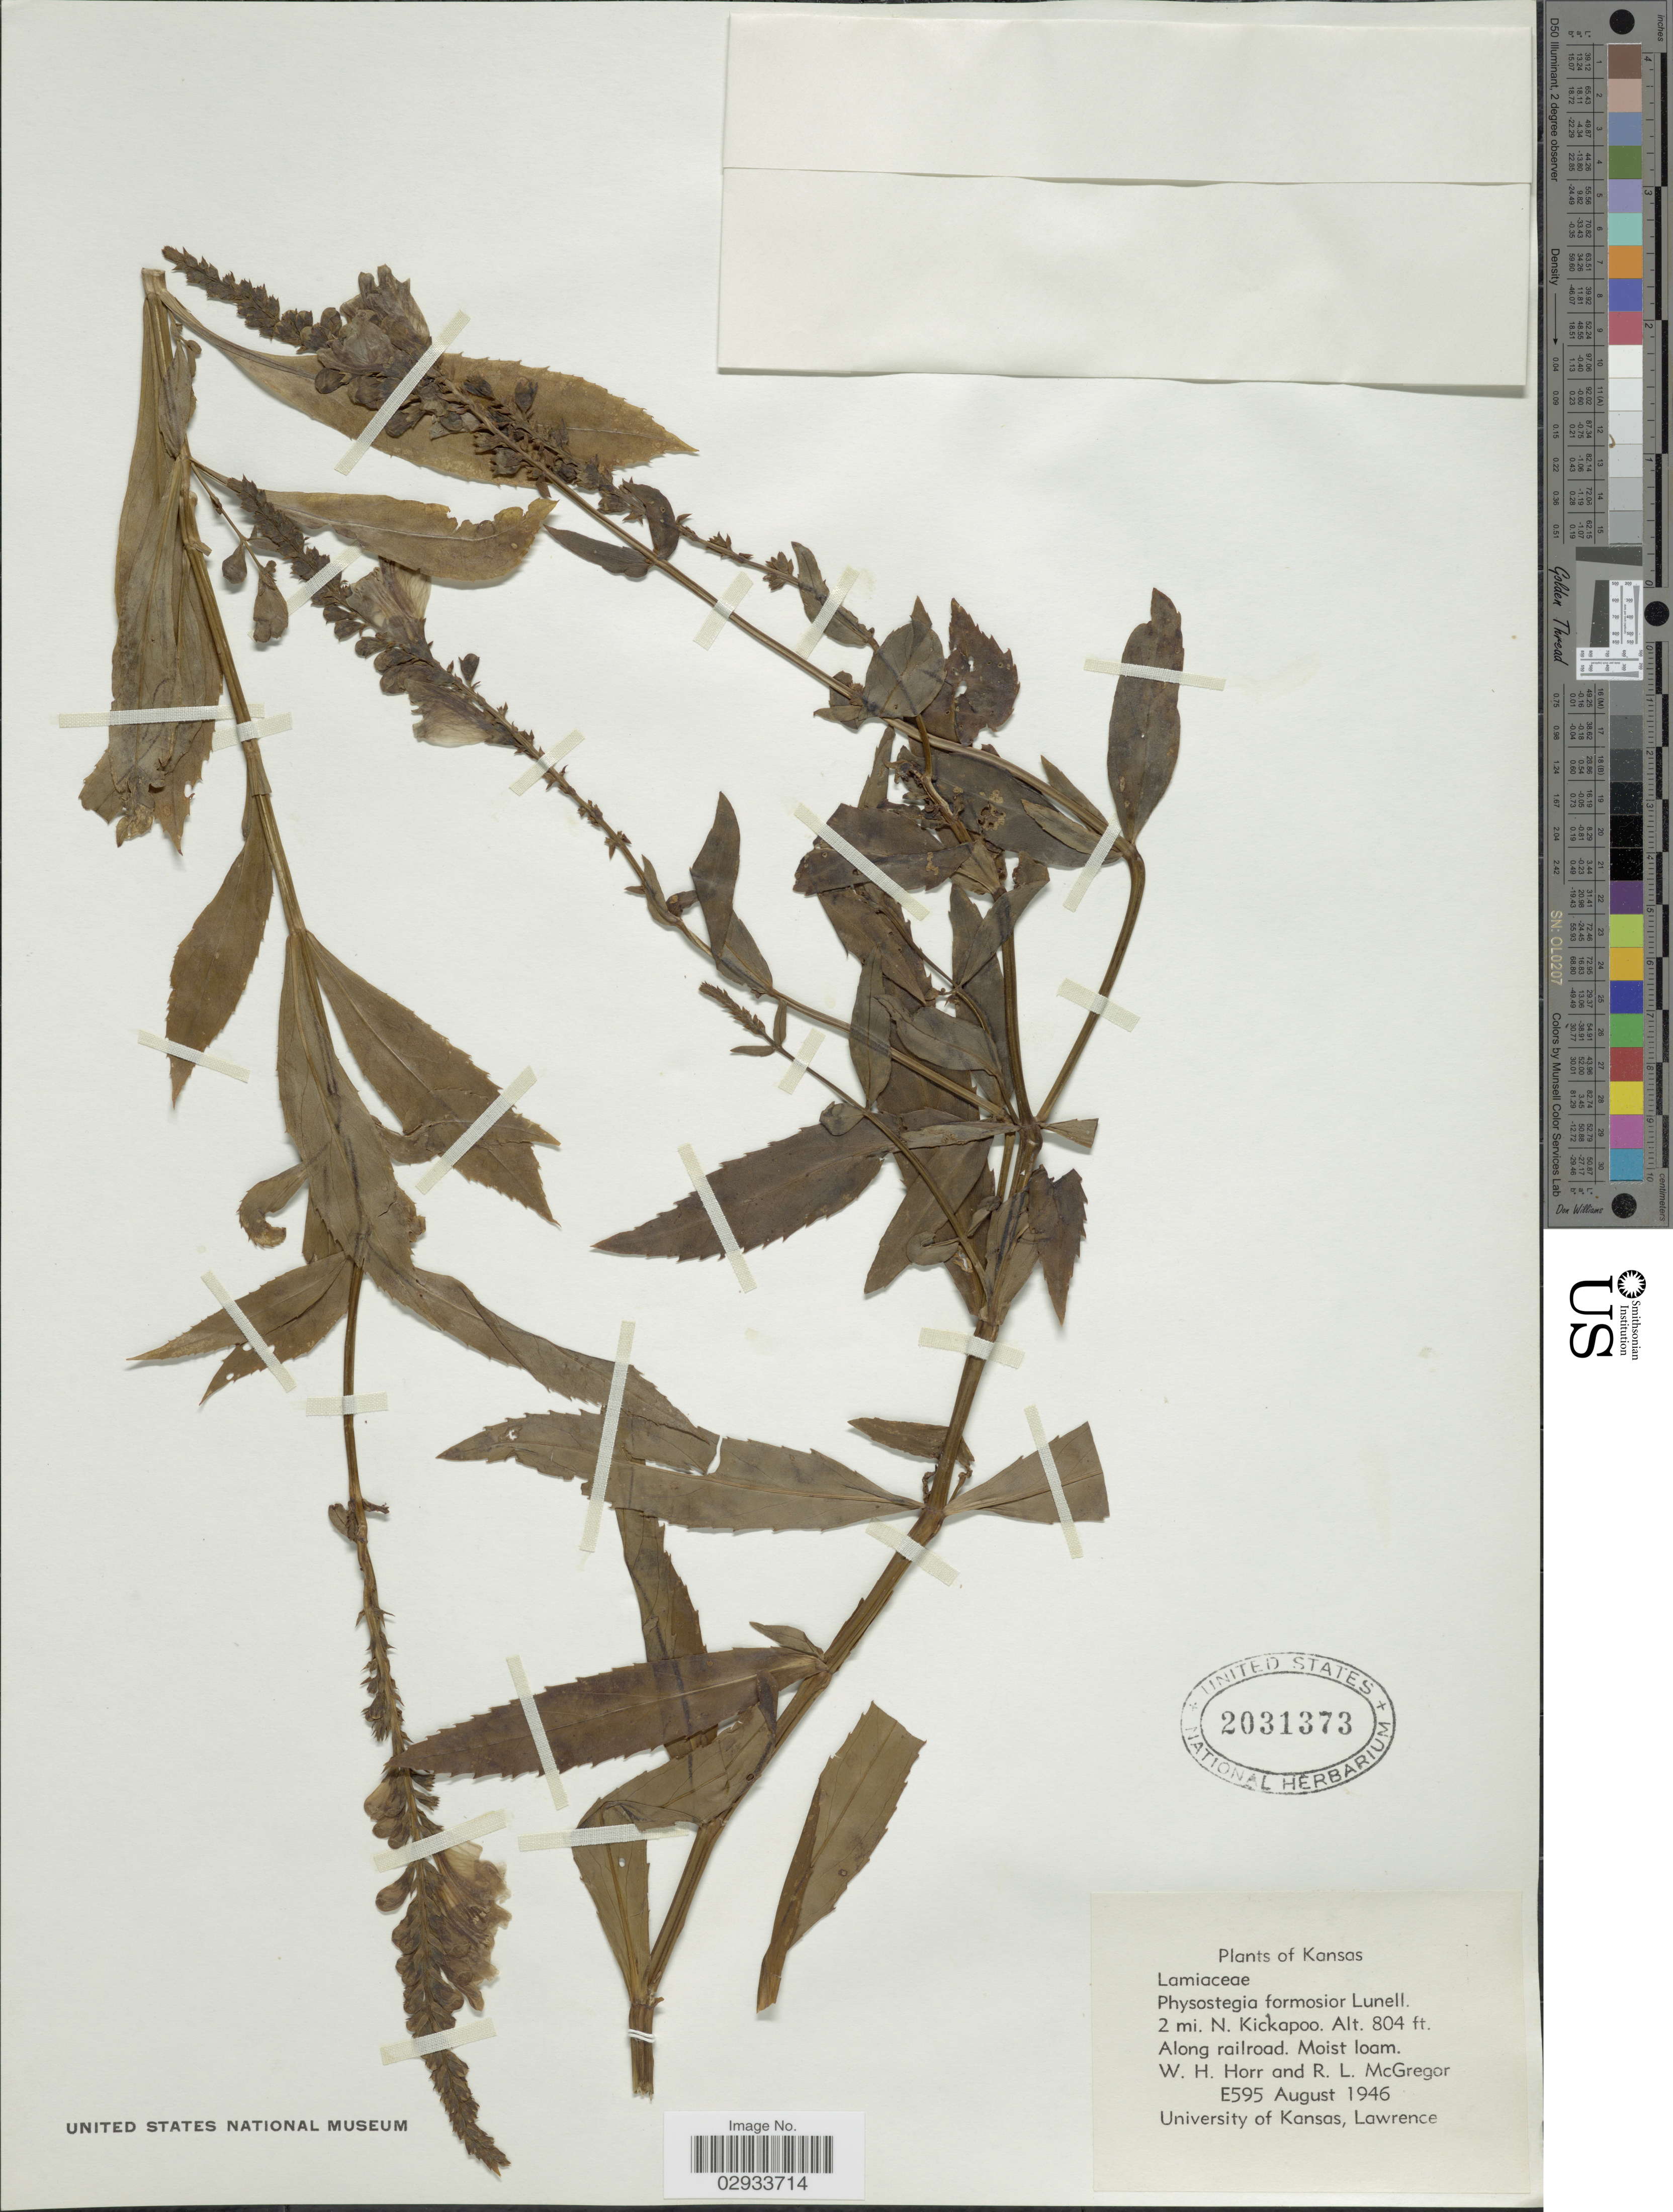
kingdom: Plantae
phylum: Tracheophyta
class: Magnoliopsida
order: Lamiales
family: Lamiaceae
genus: Physostegia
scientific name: Physostegia formosior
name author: Lunell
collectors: W. H. Horr & R. McGregor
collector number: E595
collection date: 1946-08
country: United States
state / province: Kansas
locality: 2 mi. N. Kickapoo, Along railroad.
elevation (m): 245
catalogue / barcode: US 2031373